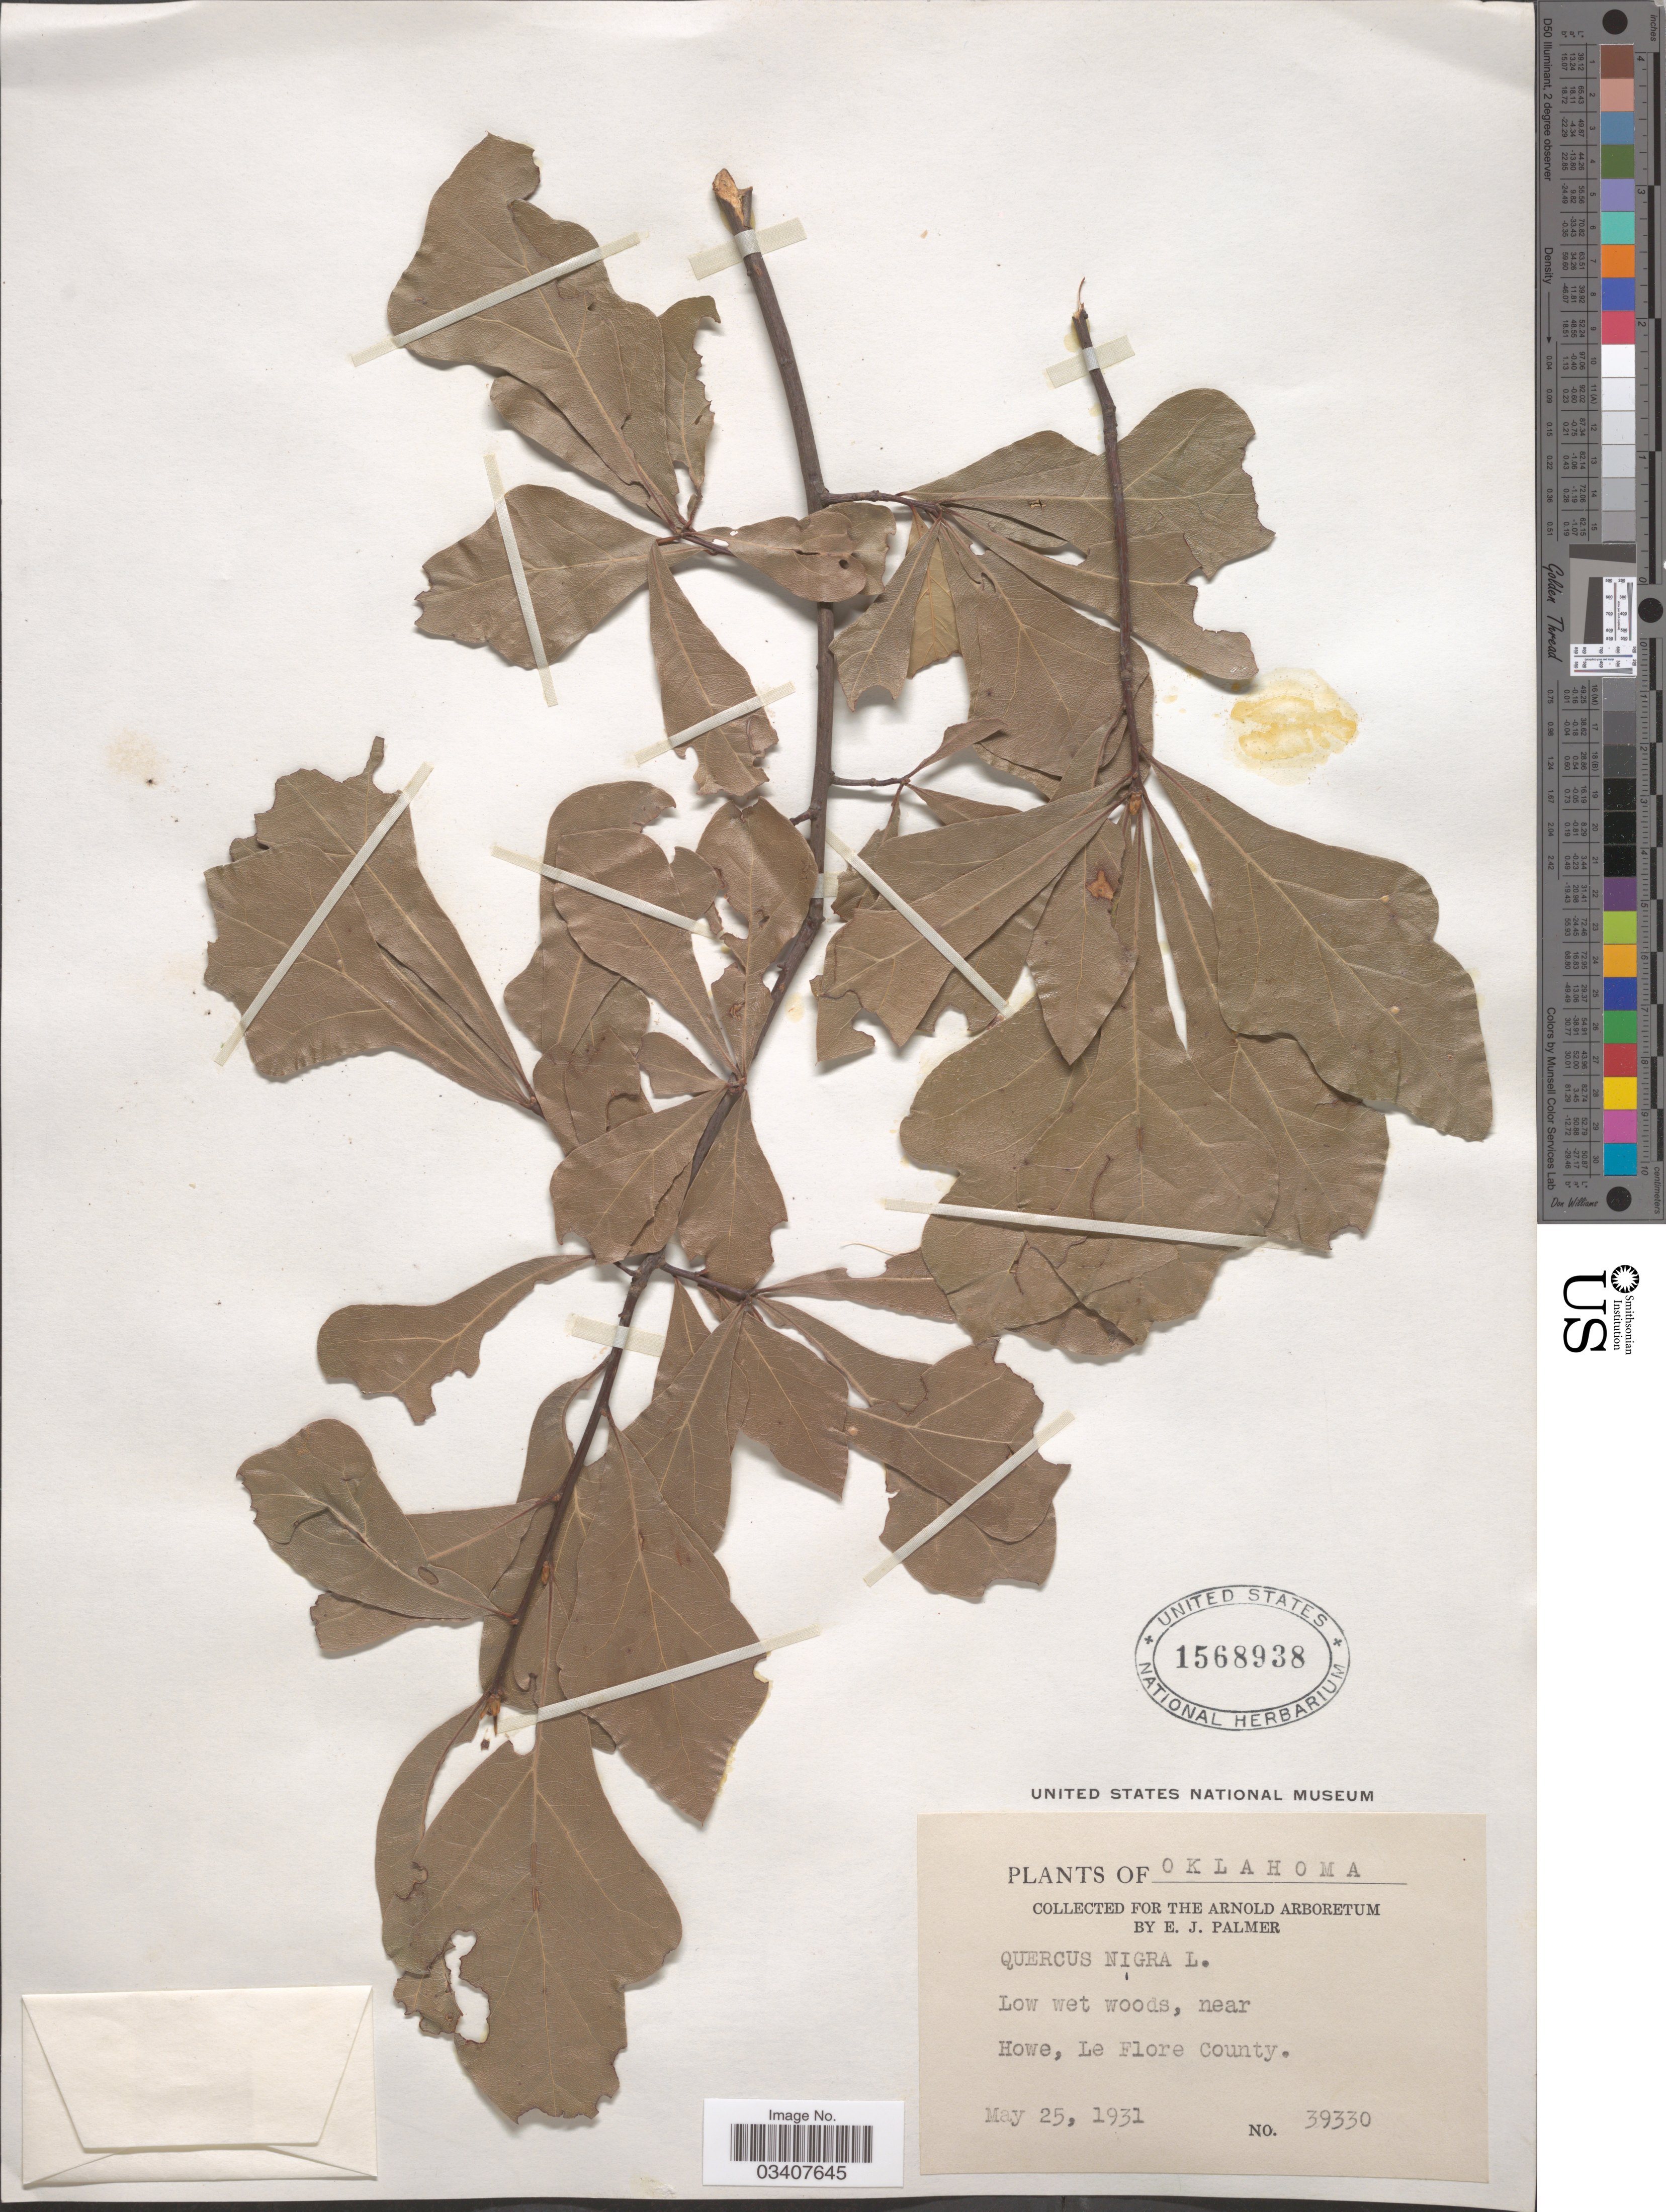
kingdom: Plantae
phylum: Tracheophyta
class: Magnoliopsida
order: Fagales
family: Fagaceae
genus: Quercus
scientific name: Quercus nigra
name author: L.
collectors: E. J. Palmer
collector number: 39330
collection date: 1931-05-25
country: United States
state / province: Oklahoma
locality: Low wet woods, near Howe, Le Flore County.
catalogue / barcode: US 1568938